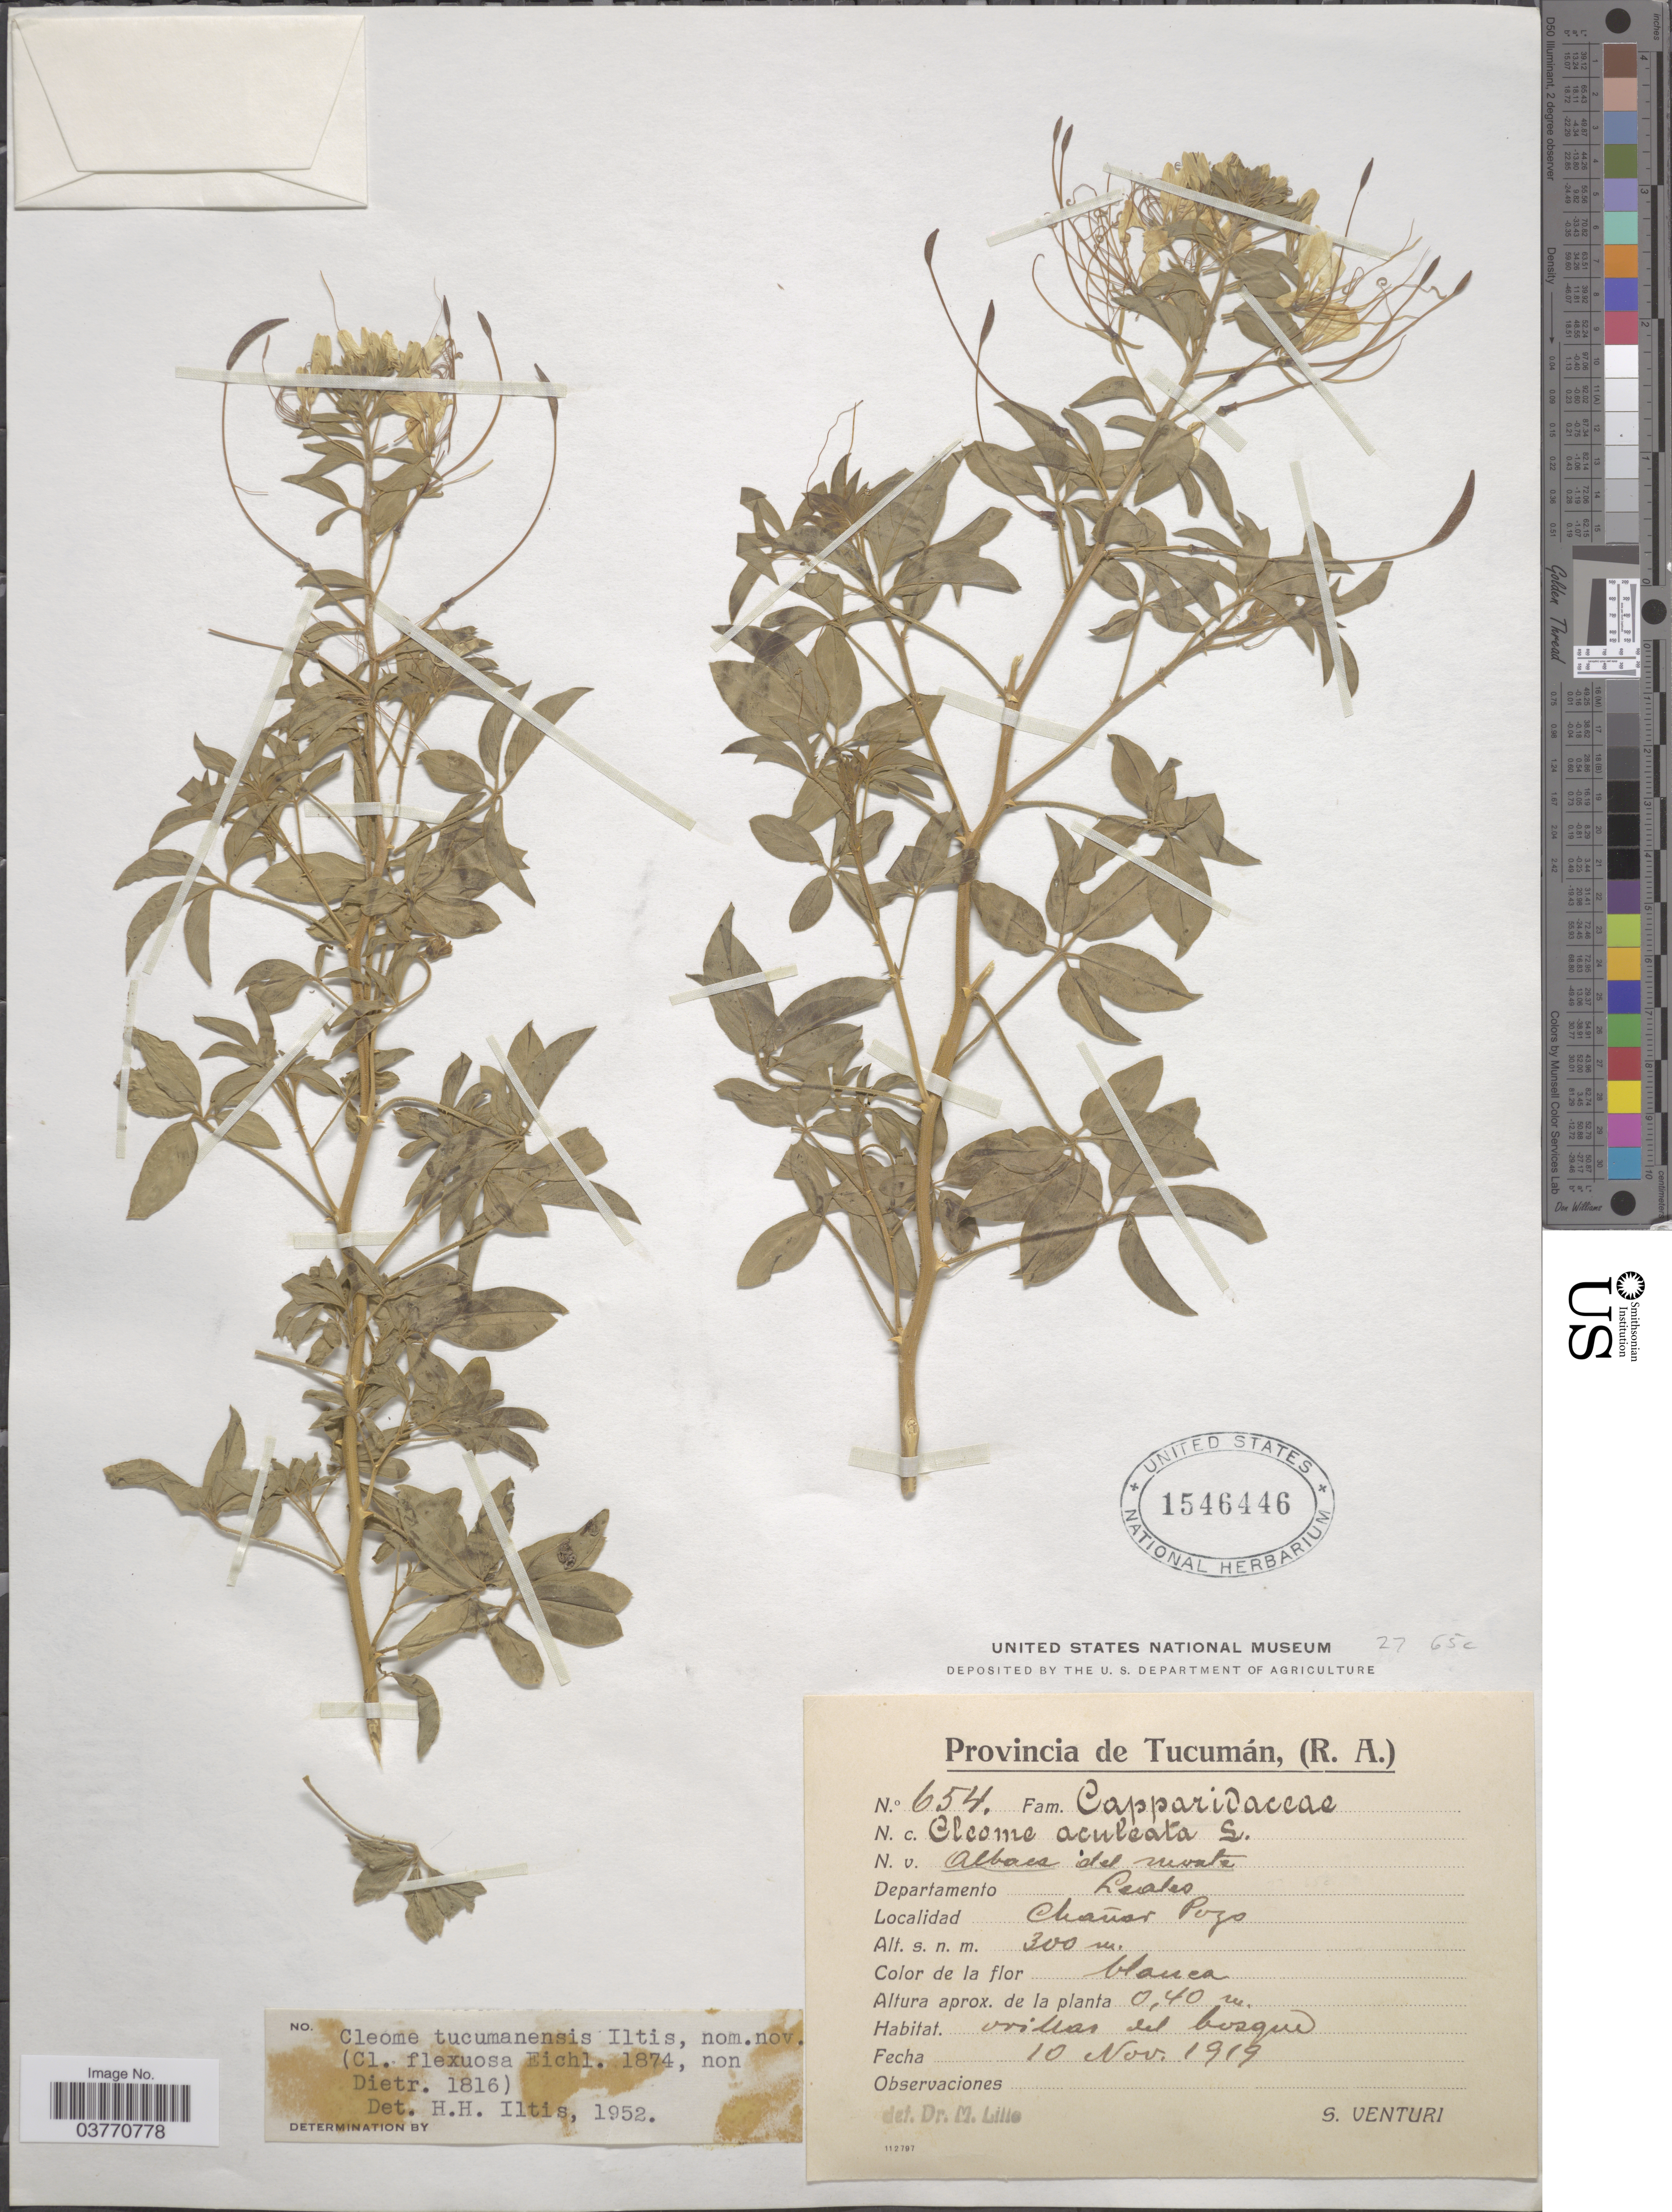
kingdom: Plantae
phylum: Tracheophyta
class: Magnoliopsida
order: Brassicales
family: Cleomaceae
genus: Tarenaya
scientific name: Tarenaya tucumanensis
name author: (Iltis) Arana & Oggero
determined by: Strong, M. T., (US), Smithsonian Institution - National Museum of Natural History (UNITED STATES)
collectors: S. Venturi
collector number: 654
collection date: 1919-11-10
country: Argentina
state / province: Tucuman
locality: Provincia de Tucumán, (R. A). Departamento Leales. Chañar Pozo.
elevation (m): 300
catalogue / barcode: US 1546446